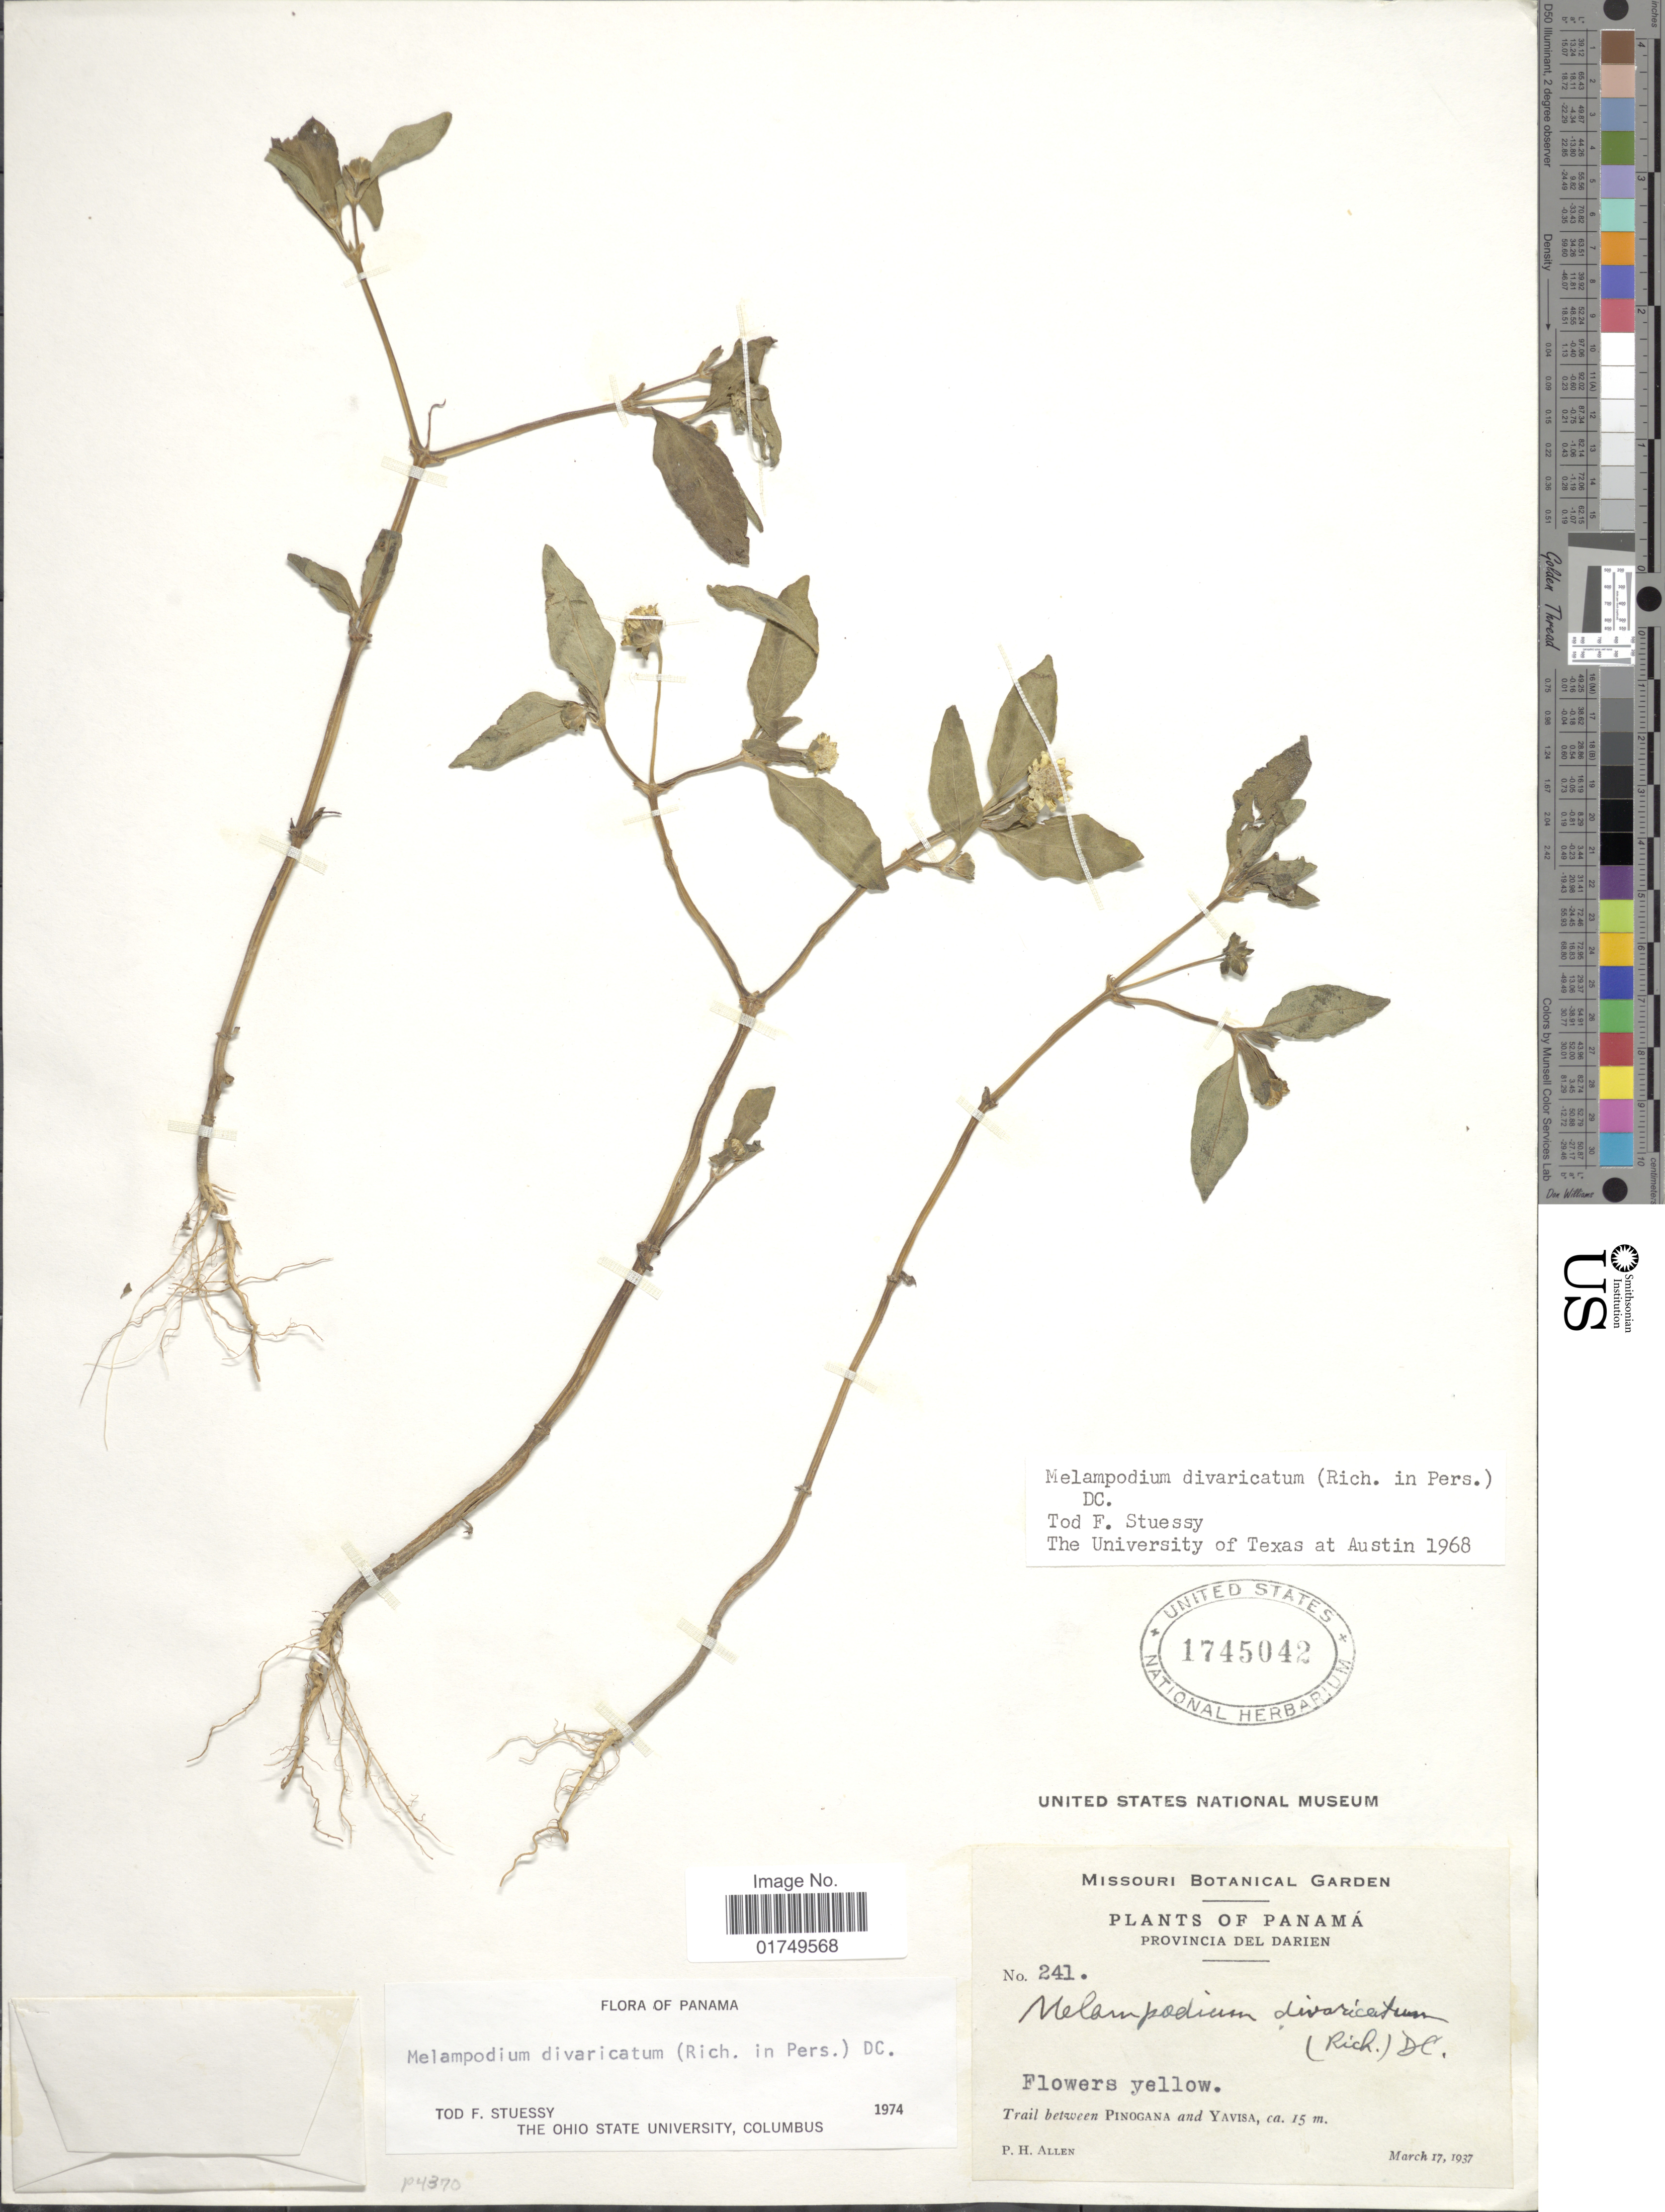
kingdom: Plantae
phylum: Tracheophyta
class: Magnoliopsida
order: Asterales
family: Asteraceae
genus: Melampodium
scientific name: Melampodium divaricatum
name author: (Rich.) DC.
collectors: P. H. Allen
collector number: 241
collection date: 1937-03-17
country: Panama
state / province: Darién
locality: Trail between Pinogana and Yavisa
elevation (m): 15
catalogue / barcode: US 1745042